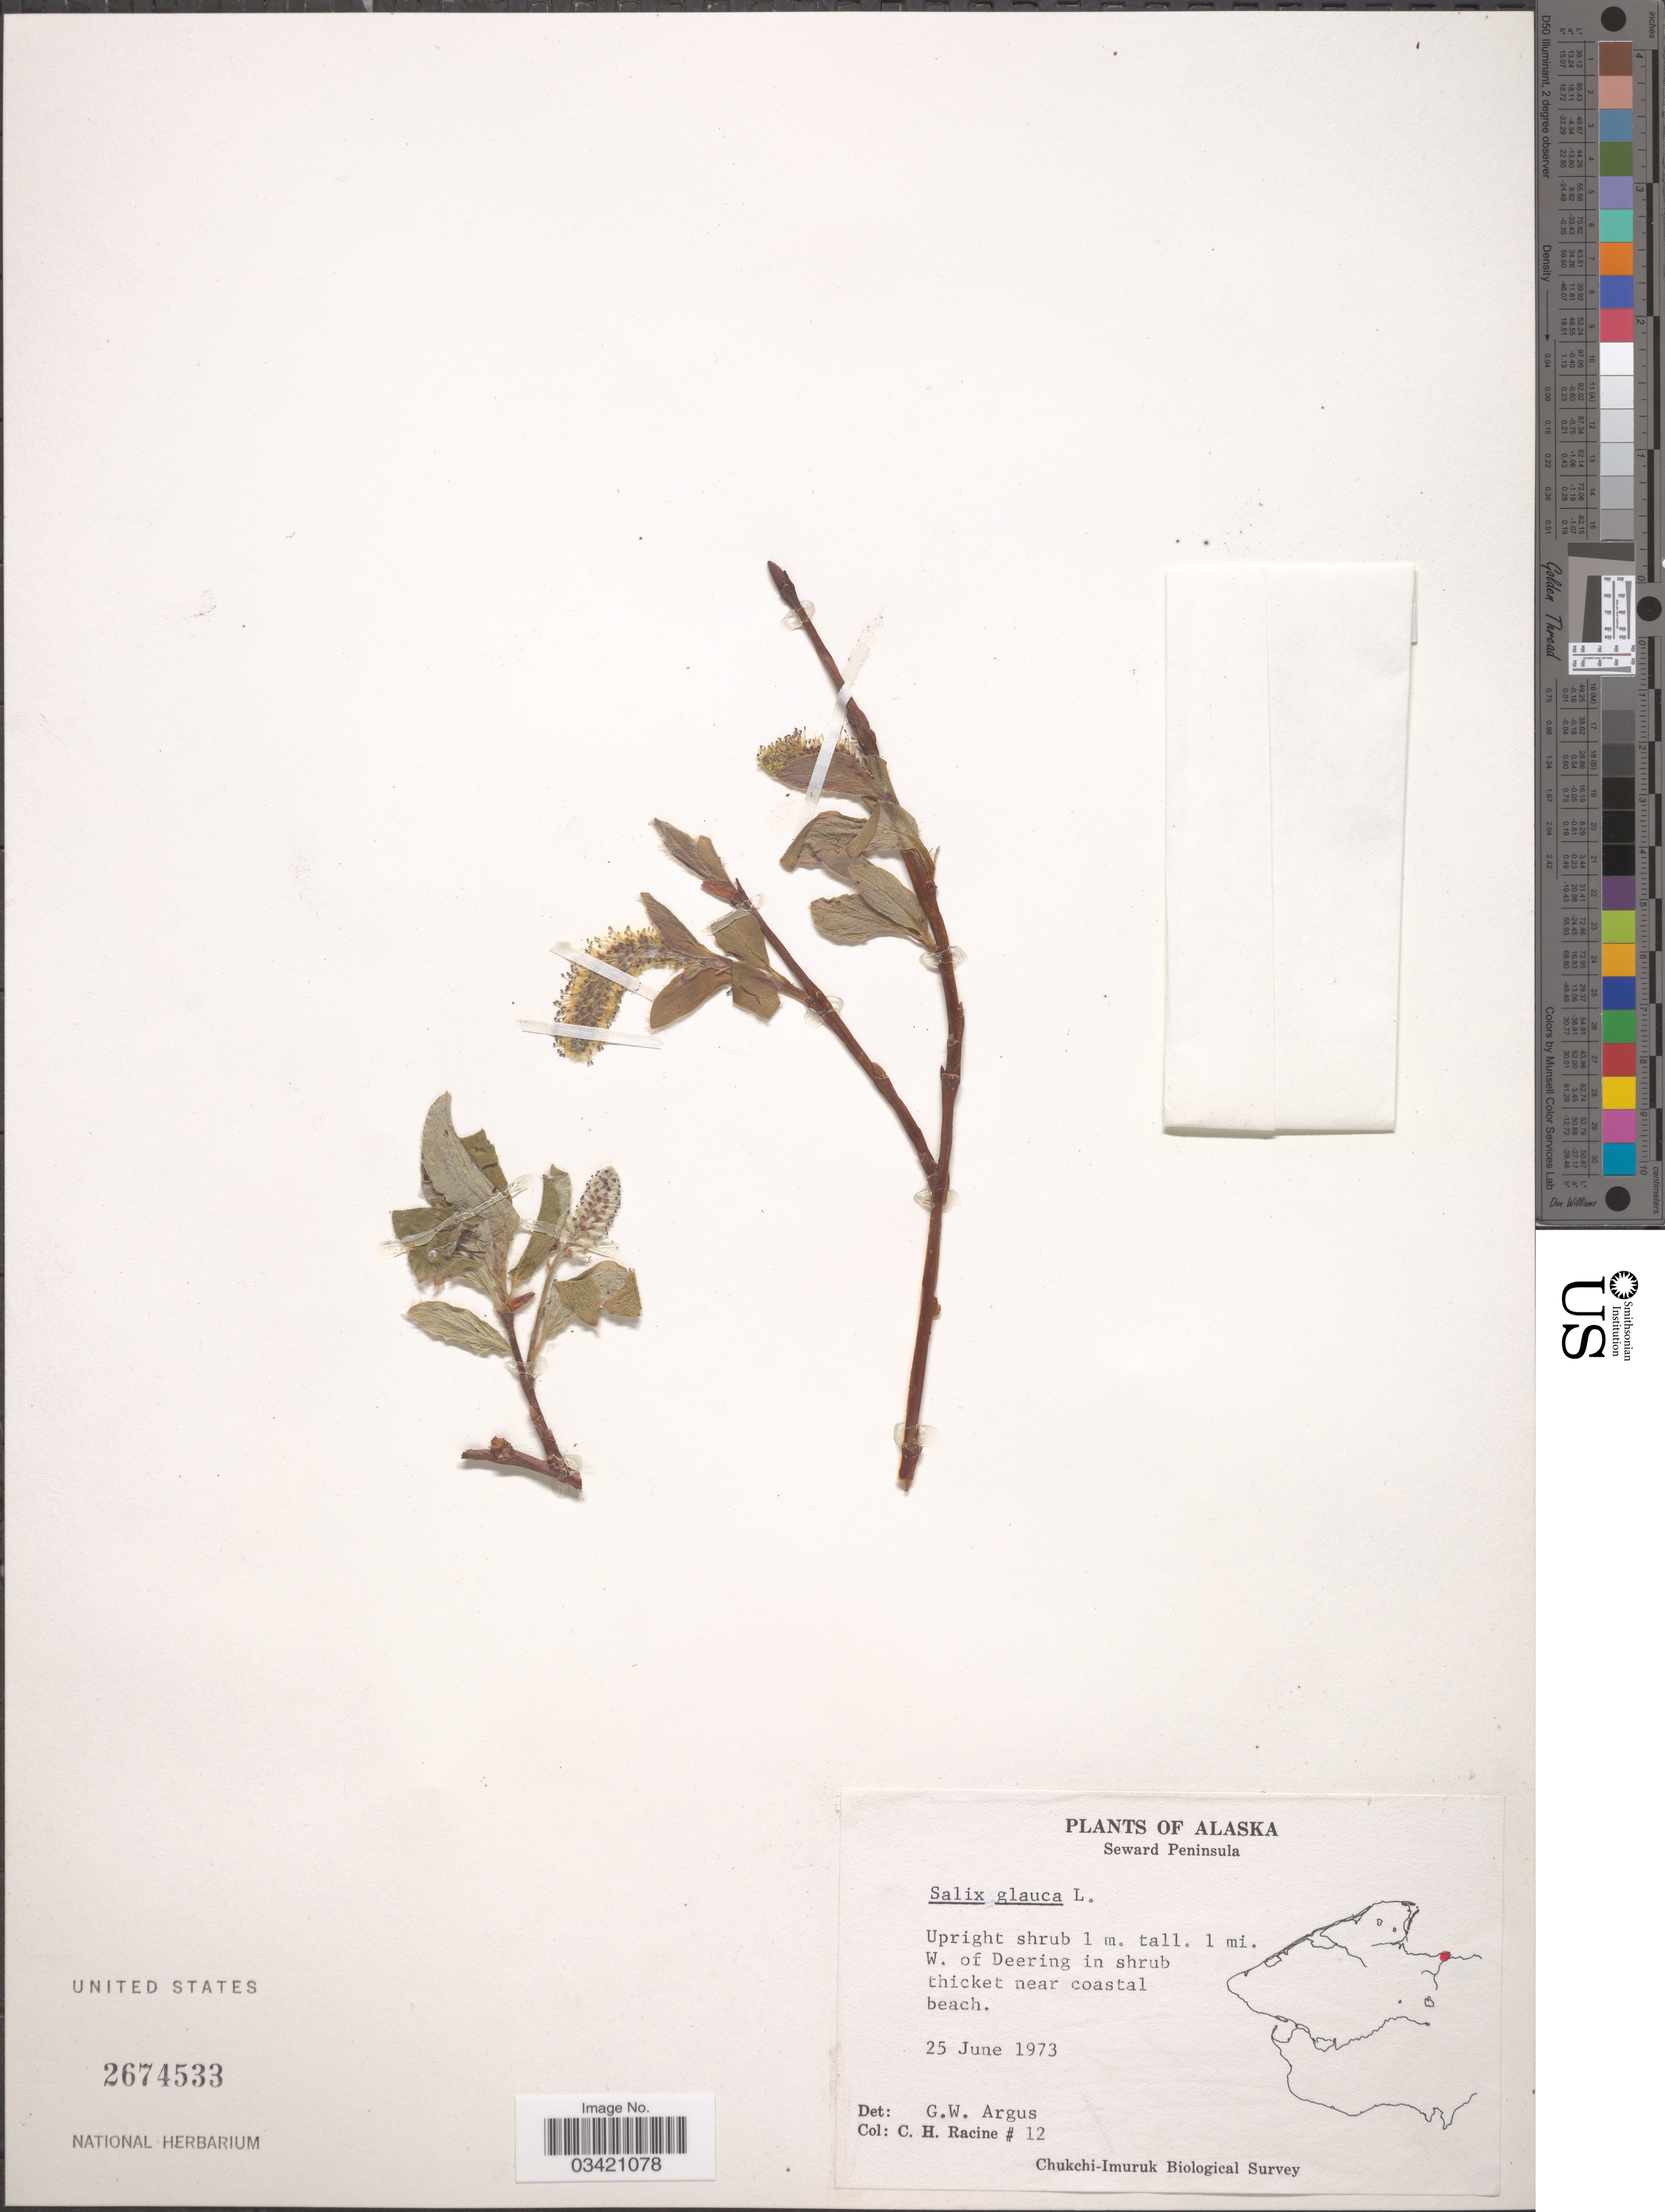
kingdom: Plantae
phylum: Tracheophyta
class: Magnoliopsida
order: Malpighiales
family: Salicaceae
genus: Salix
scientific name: Salix glauca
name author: L.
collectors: C. Racine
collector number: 12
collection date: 1973-06-25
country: United States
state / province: Alaska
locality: Seward Peninsula. 1 mi. W. of Deering in shrub thicket near coastal beach.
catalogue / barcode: US 2674533